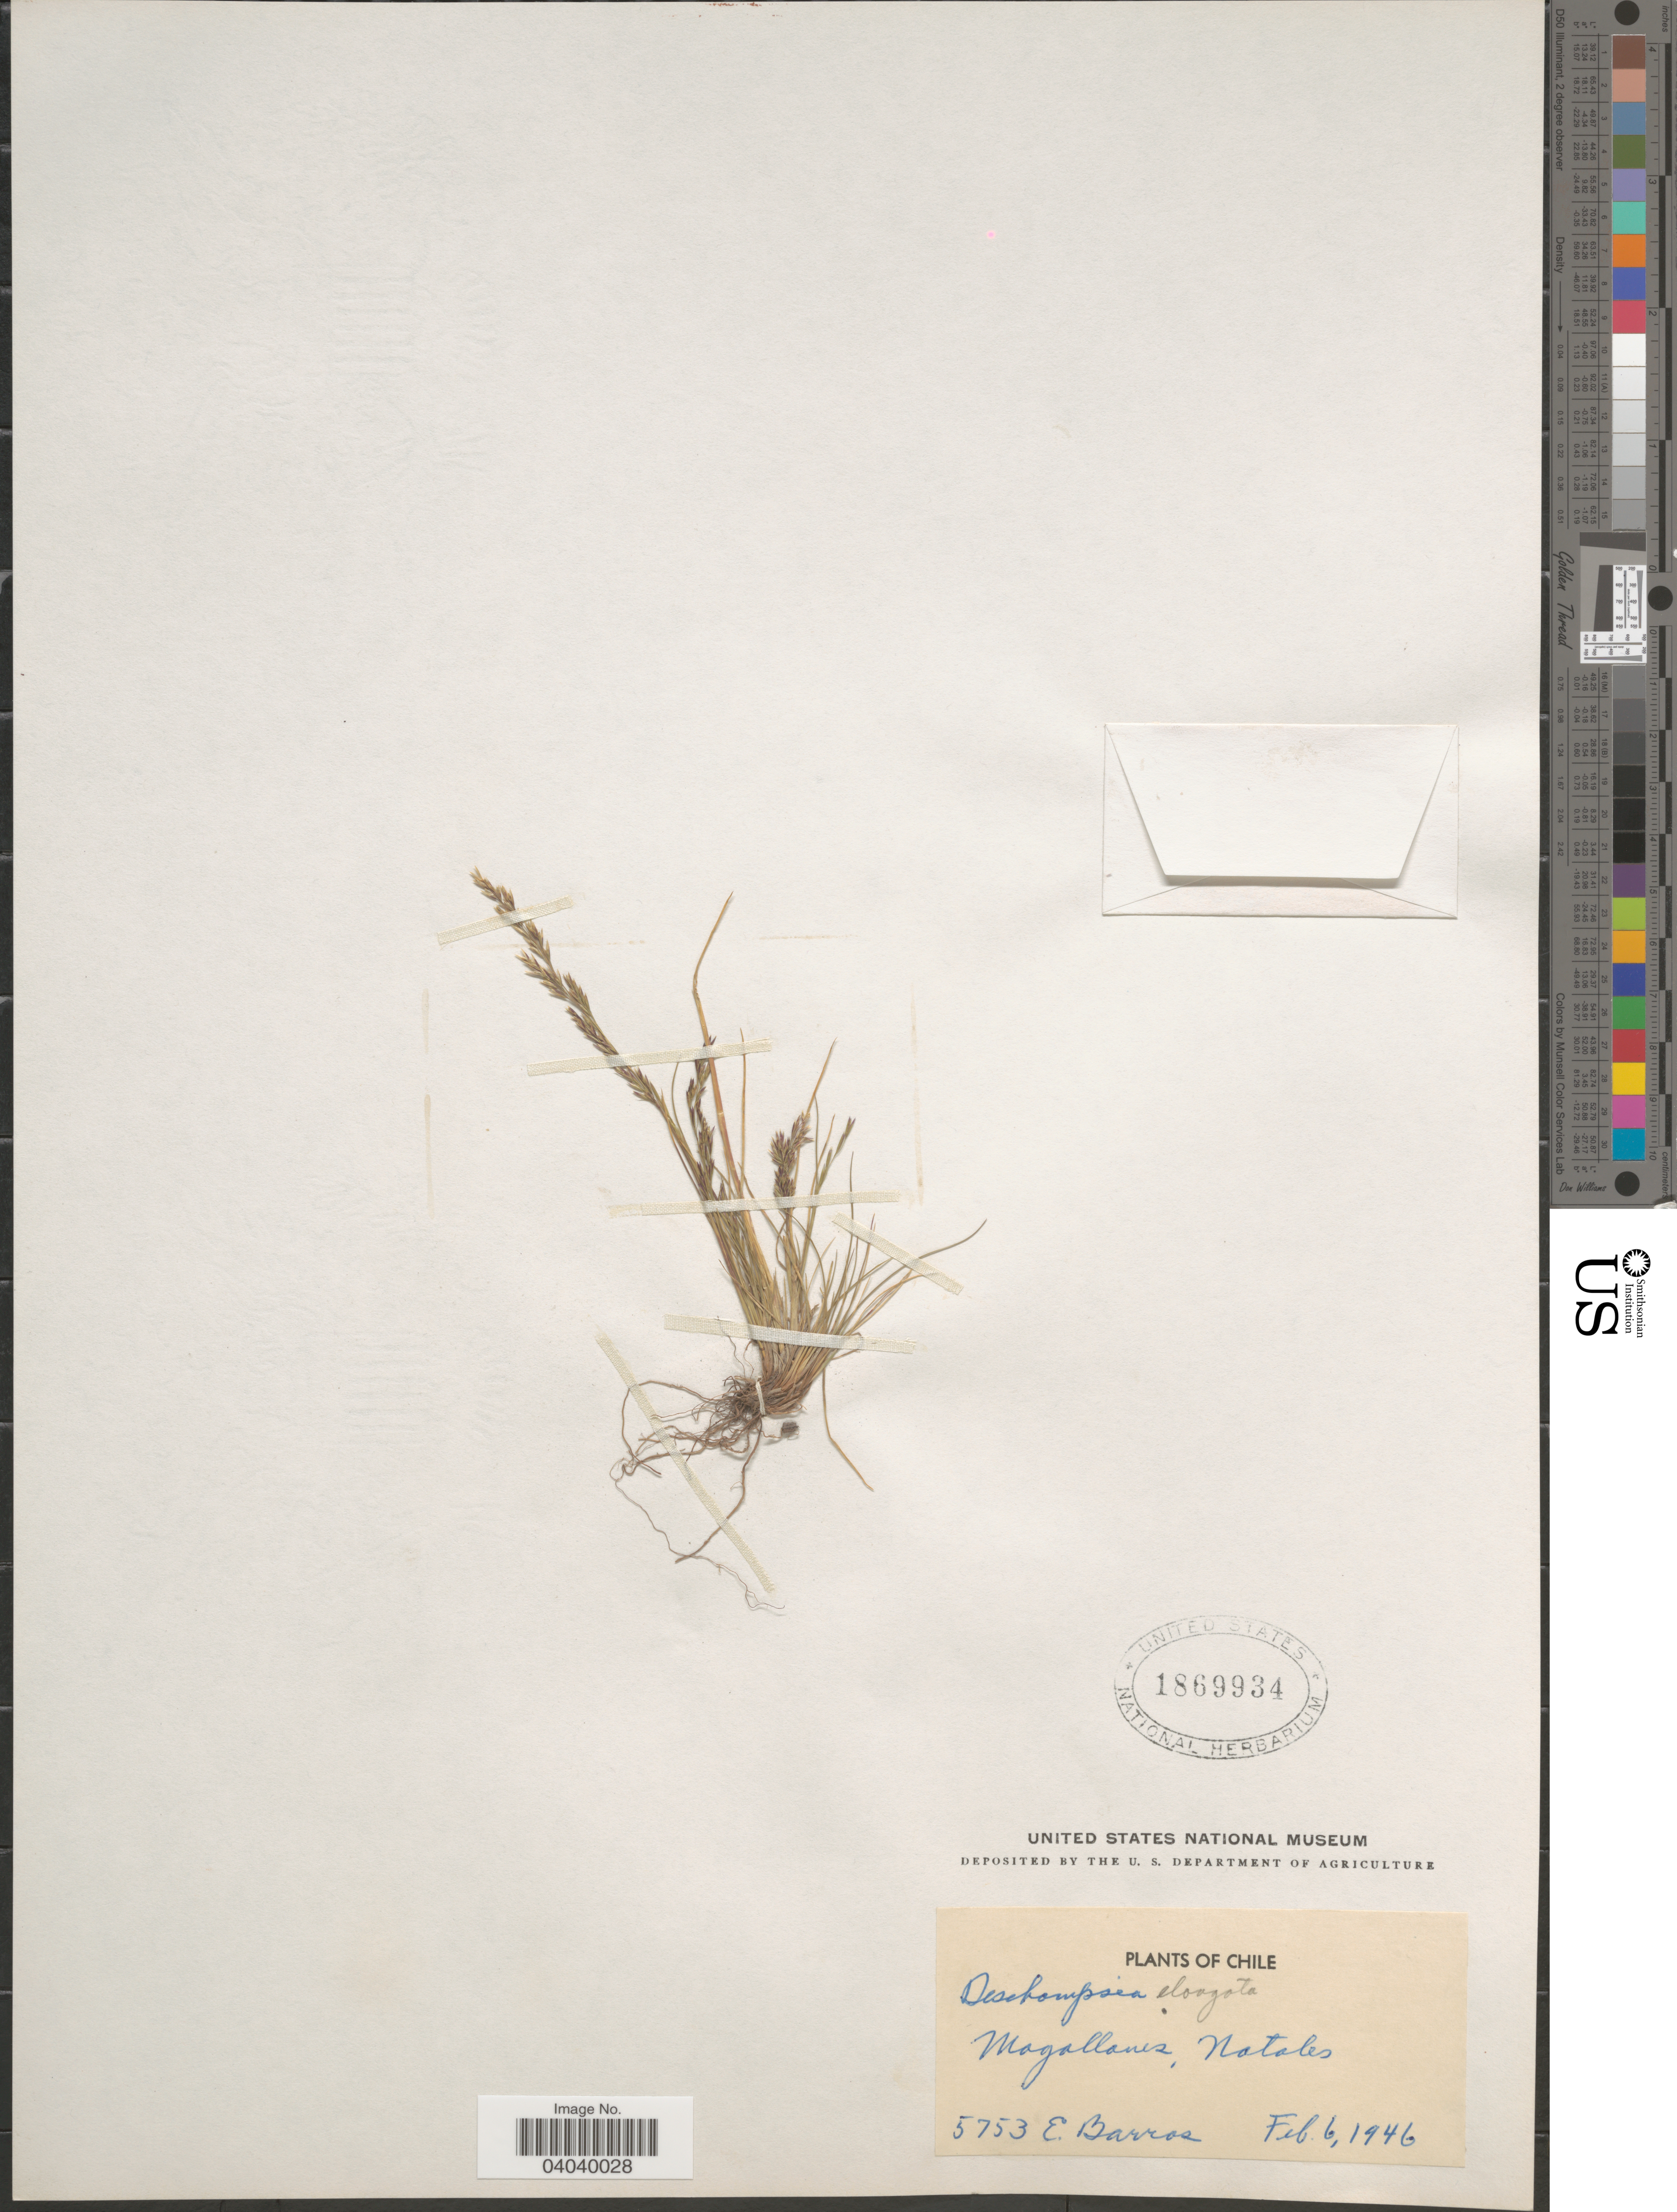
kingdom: Plantae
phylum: Tracheophyta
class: Liliopsida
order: Poales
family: Poaceae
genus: Deschampsia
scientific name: Deschampsia elongata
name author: (Hook.) Munro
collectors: E. Barros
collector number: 5753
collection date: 1946-02-06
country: Chile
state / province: Magallanes y de la Antártica Chilena (XII)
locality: Magallanes, Natales.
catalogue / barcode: US 1869934